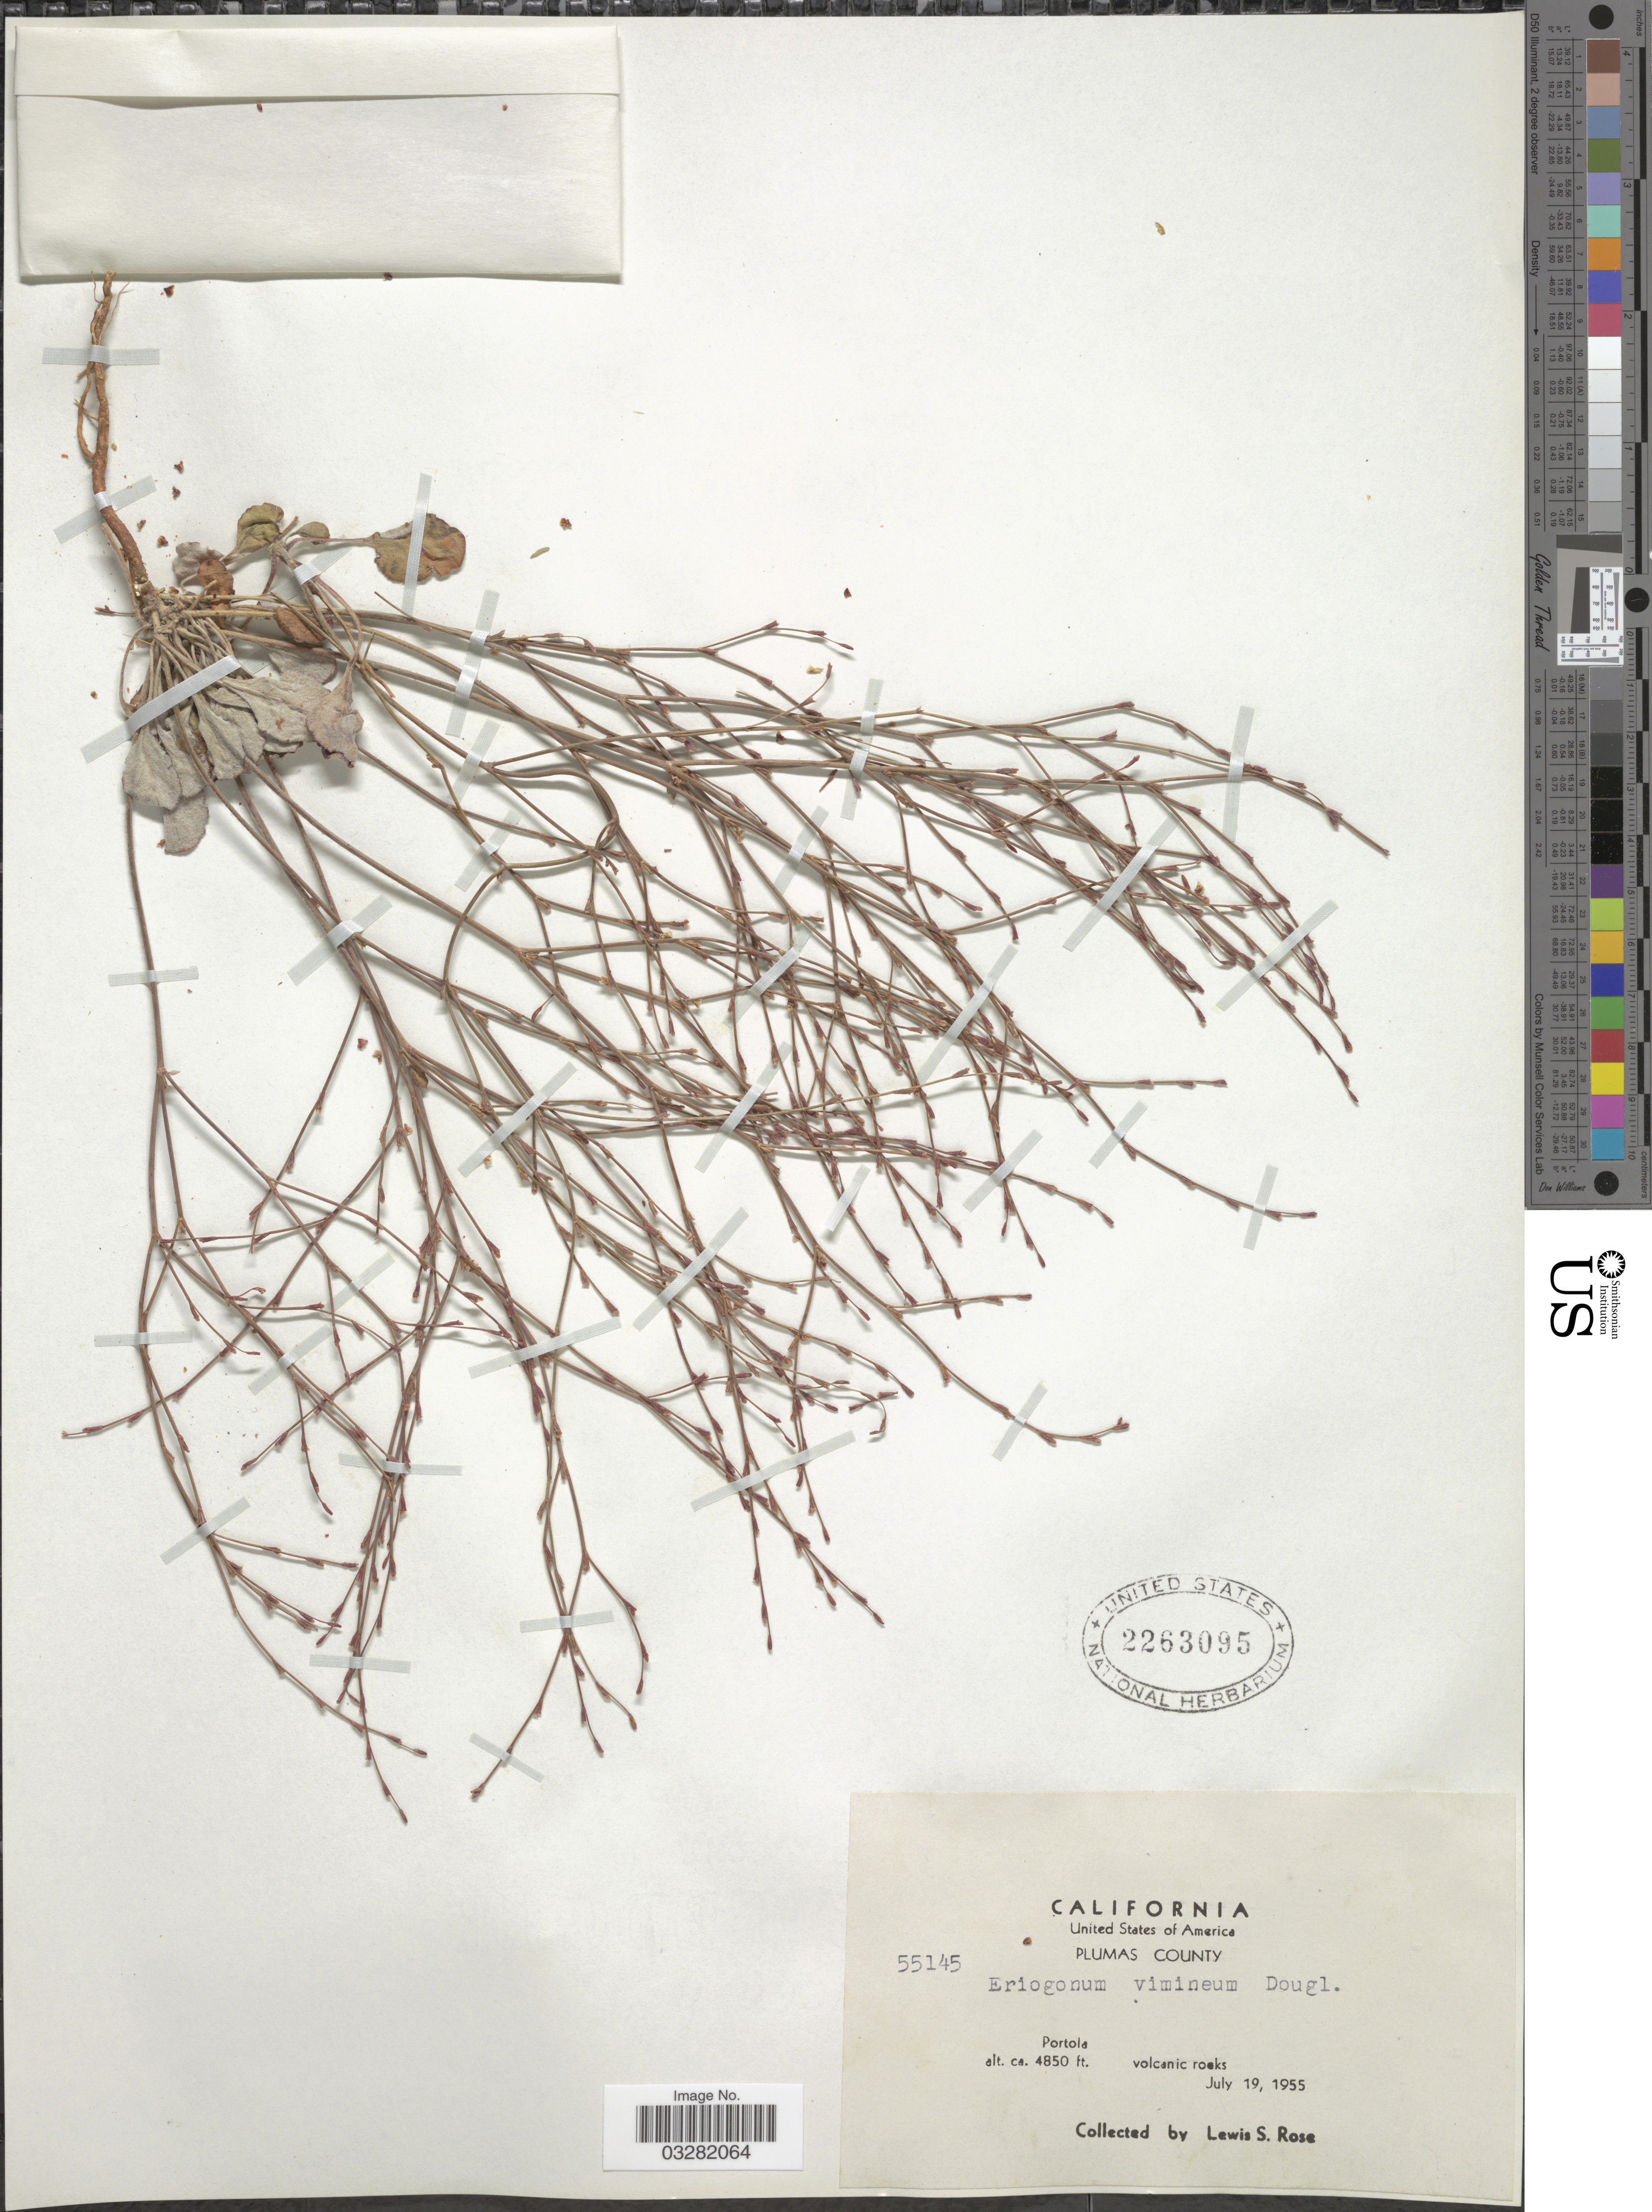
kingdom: Plantae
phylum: Tracheophyta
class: Magnoliopsida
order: Caryophyllales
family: Polygonaceae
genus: Eriogonum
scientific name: Eriogonum vimineum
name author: Douglas ex Benth.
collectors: L. S. Rose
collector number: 55145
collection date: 1955-07-19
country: United States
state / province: California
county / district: Plumas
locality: Plumas County. Portola.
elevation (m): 1478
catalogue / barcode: US 2263095